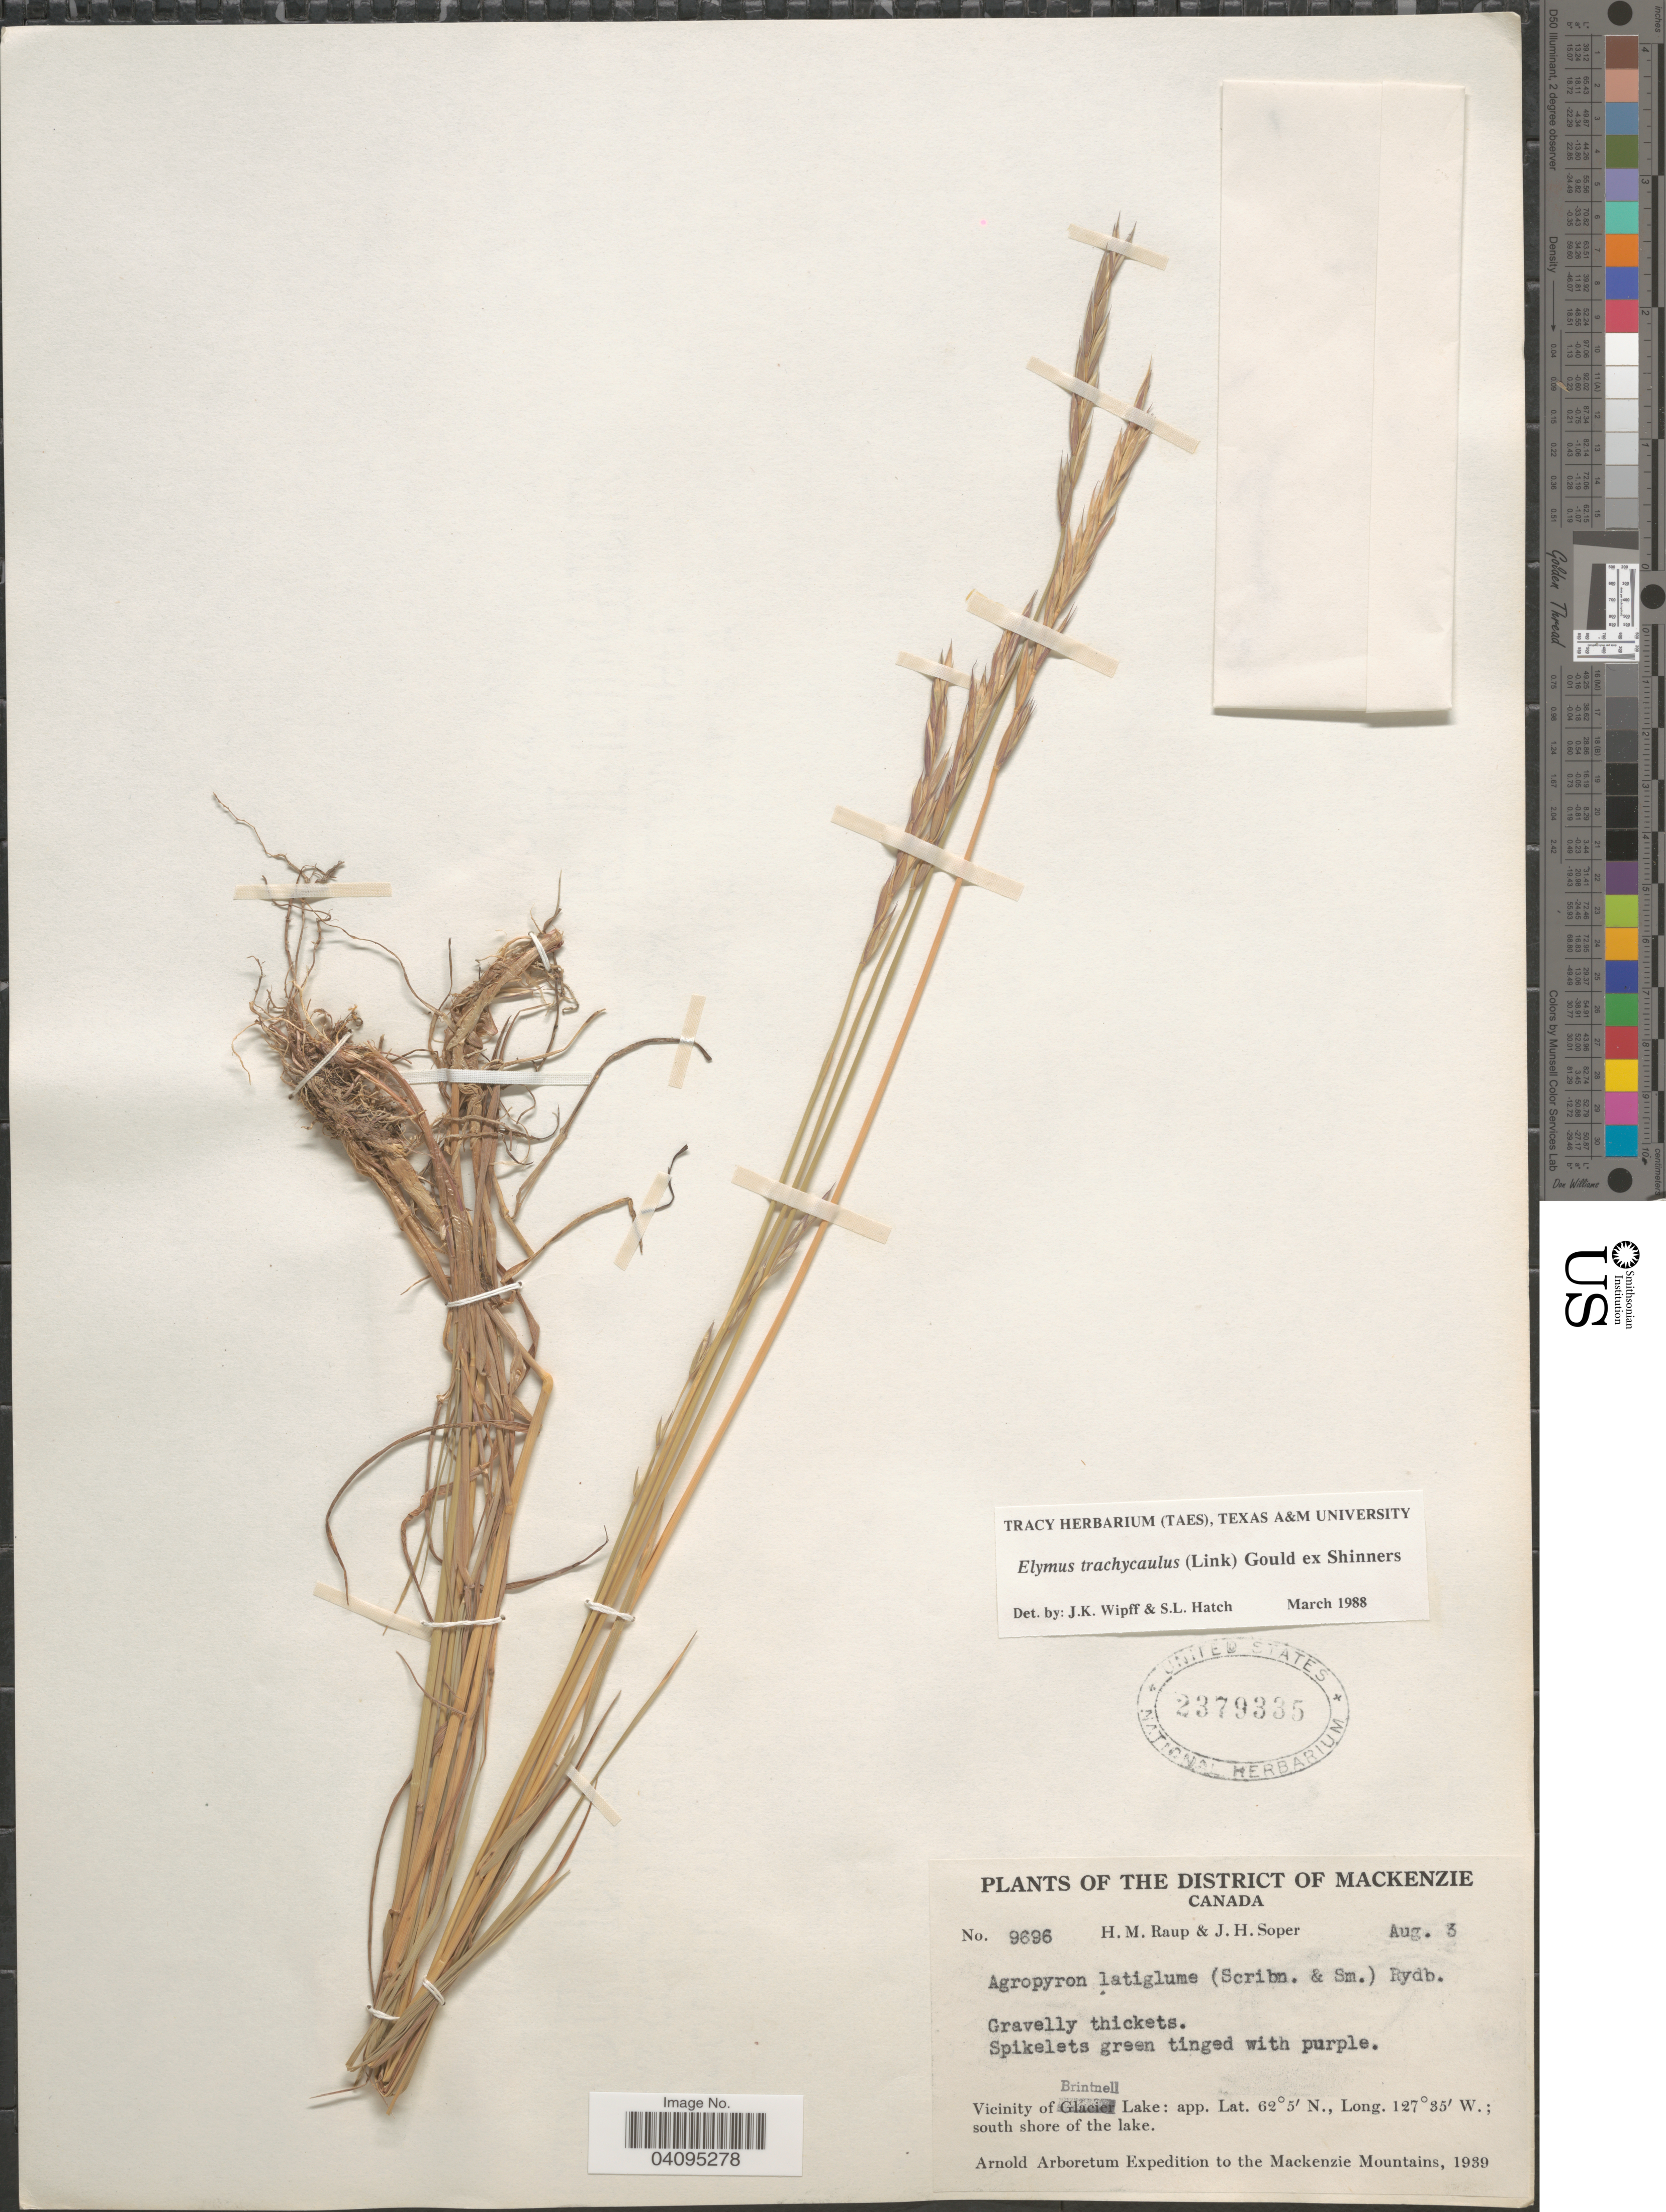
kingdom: Plantae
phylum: Tracheophyta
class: Liliopsida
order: Poales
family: Poaceae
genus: Elymus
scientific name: Elymus trachycaulus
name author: (Link) Gould ex Shinners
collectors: H. Raup & J. H. Soper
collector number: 9696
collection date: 1939-08-03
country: Canada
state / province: Alberta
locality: The District of Mackenzie. Vicinity of Brintnell Lake; lowland around west end of lake. Arnold Arboretum Expedition to the Mackenzie Mountains, 1939.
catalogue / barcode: US 2379335